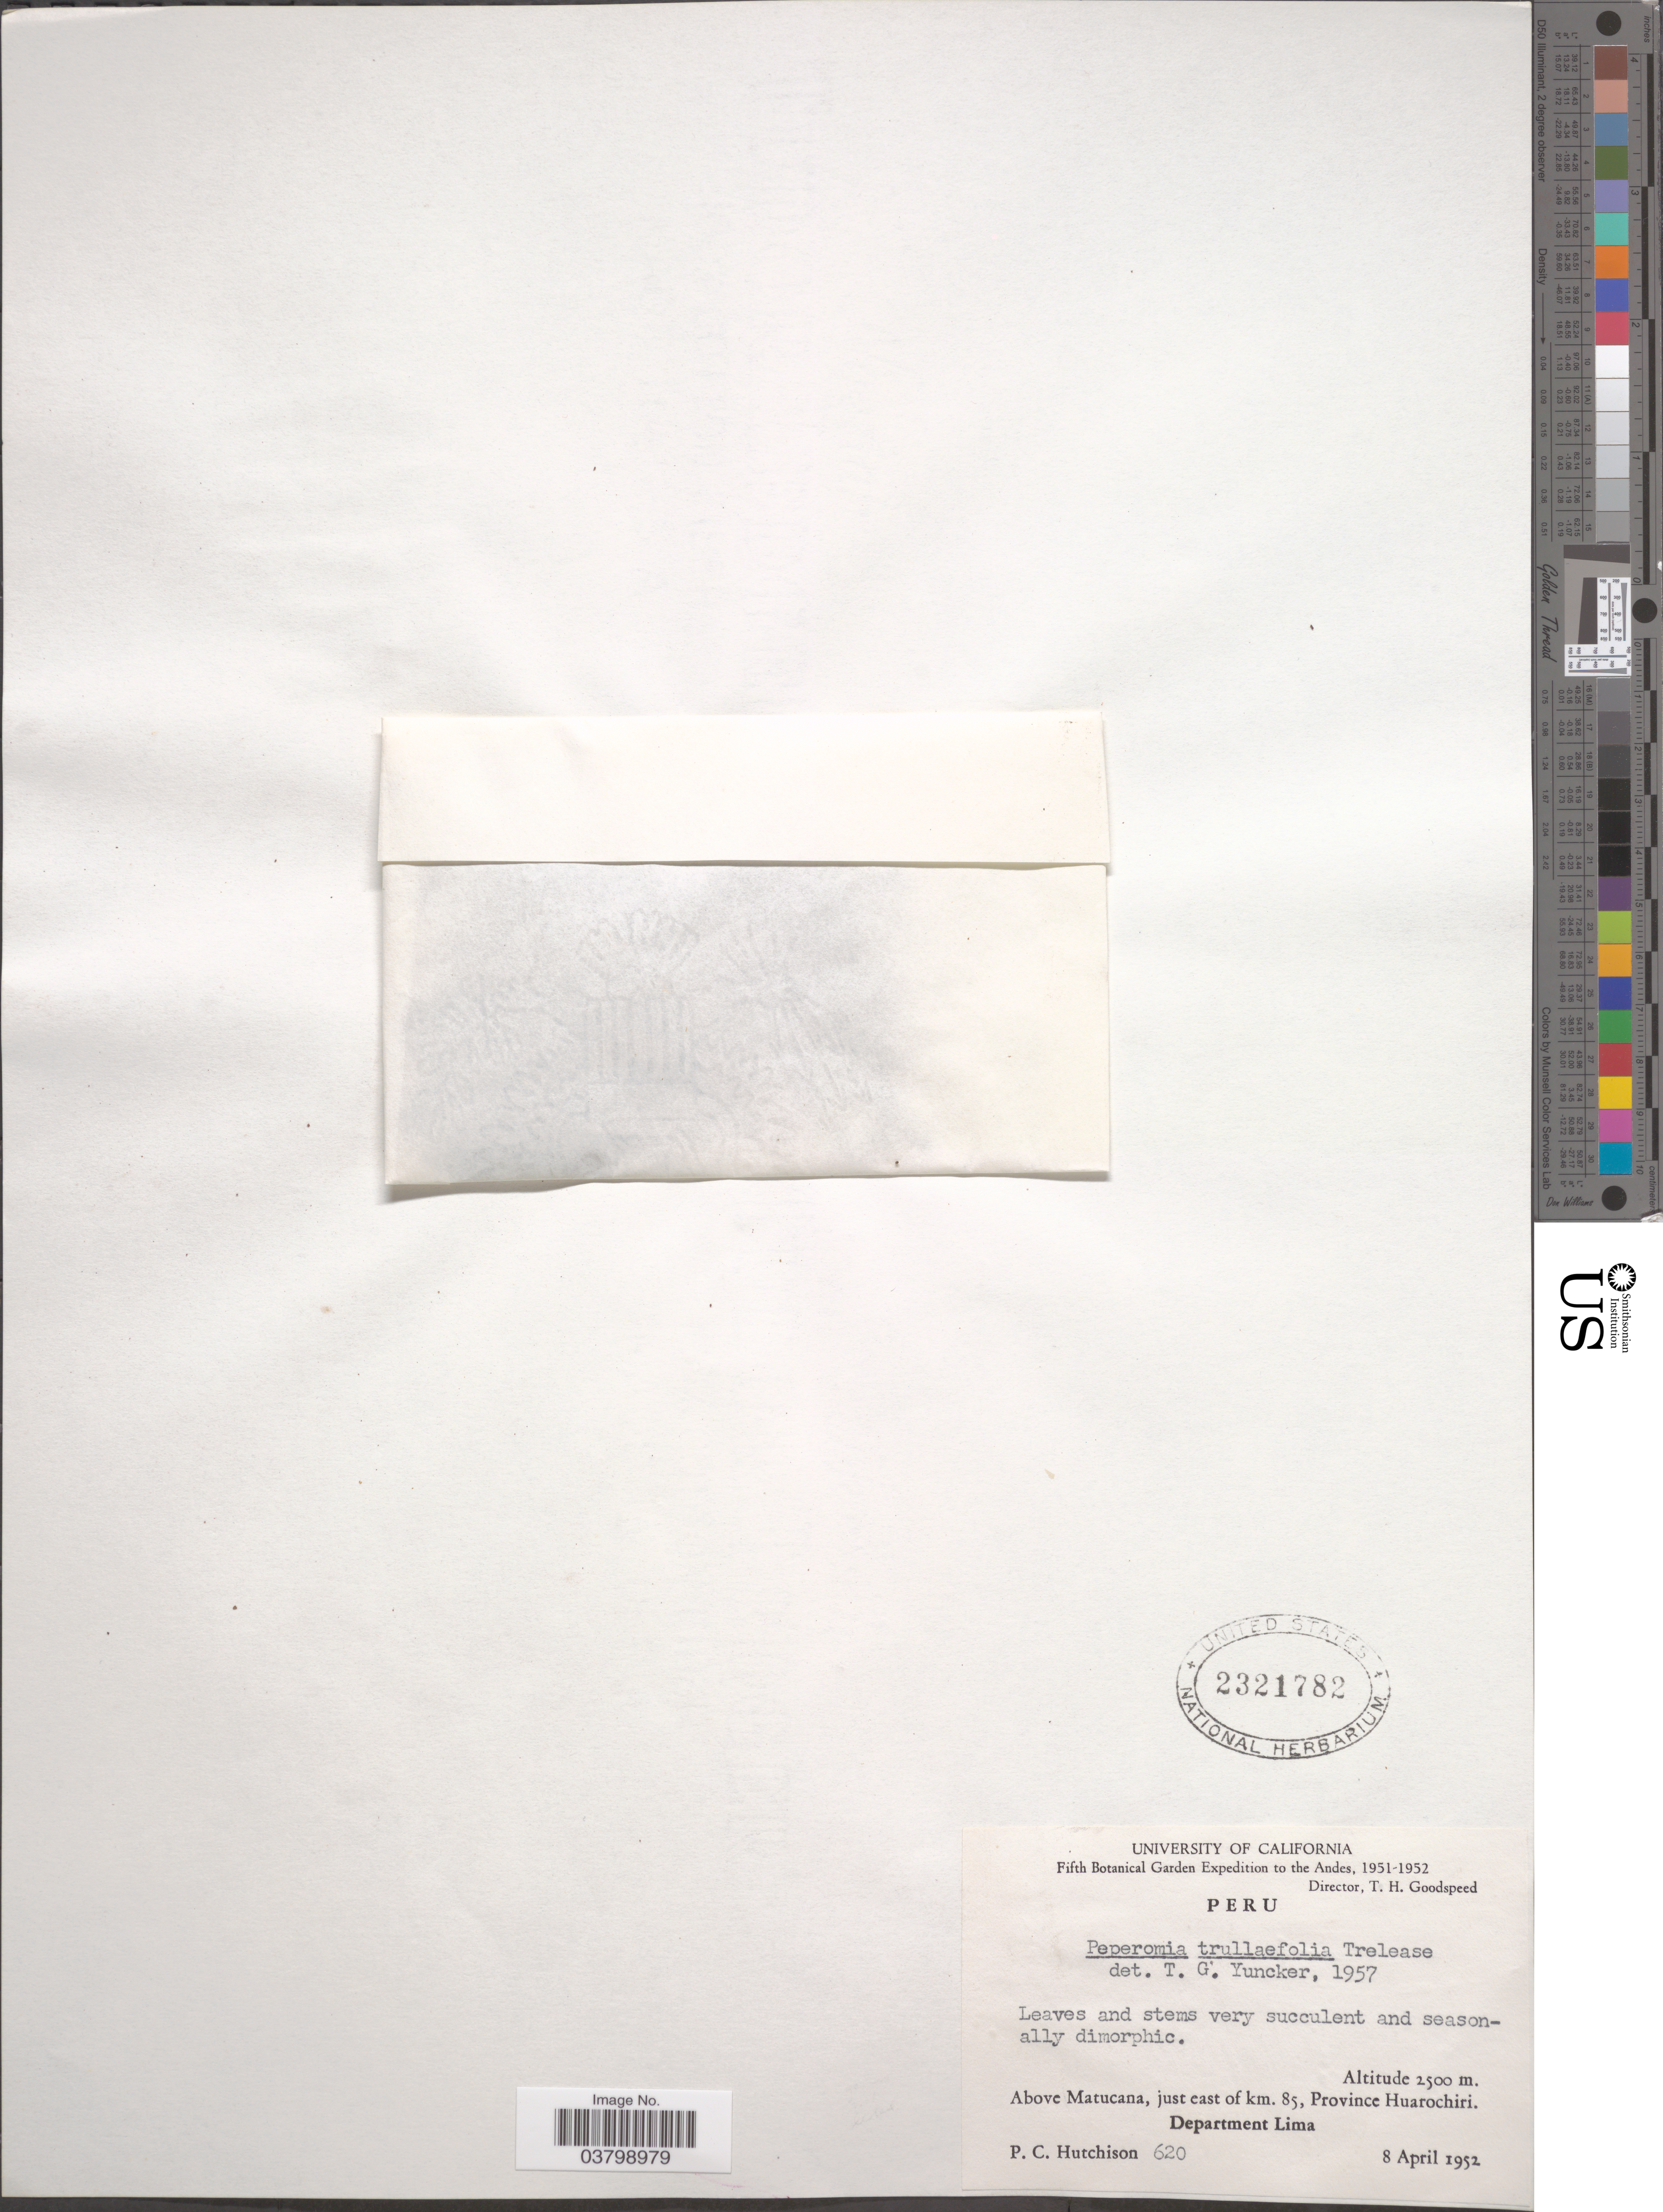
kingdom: Plantae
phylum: Tracheophyta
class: Magnoliopsida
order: Piperales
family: Piperaceae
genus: Peperomia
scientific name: Peperomia trullaefolia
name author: Trel. in J.F. Macbr.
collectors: P. C. Hutchison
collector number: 620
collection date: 1952-04-08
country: Peru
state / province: Lima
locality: The Andes. Above Matucana, just east of km. 85, Province Huarochiri. Department Lima.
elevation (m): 2500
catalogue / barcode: US 2321782